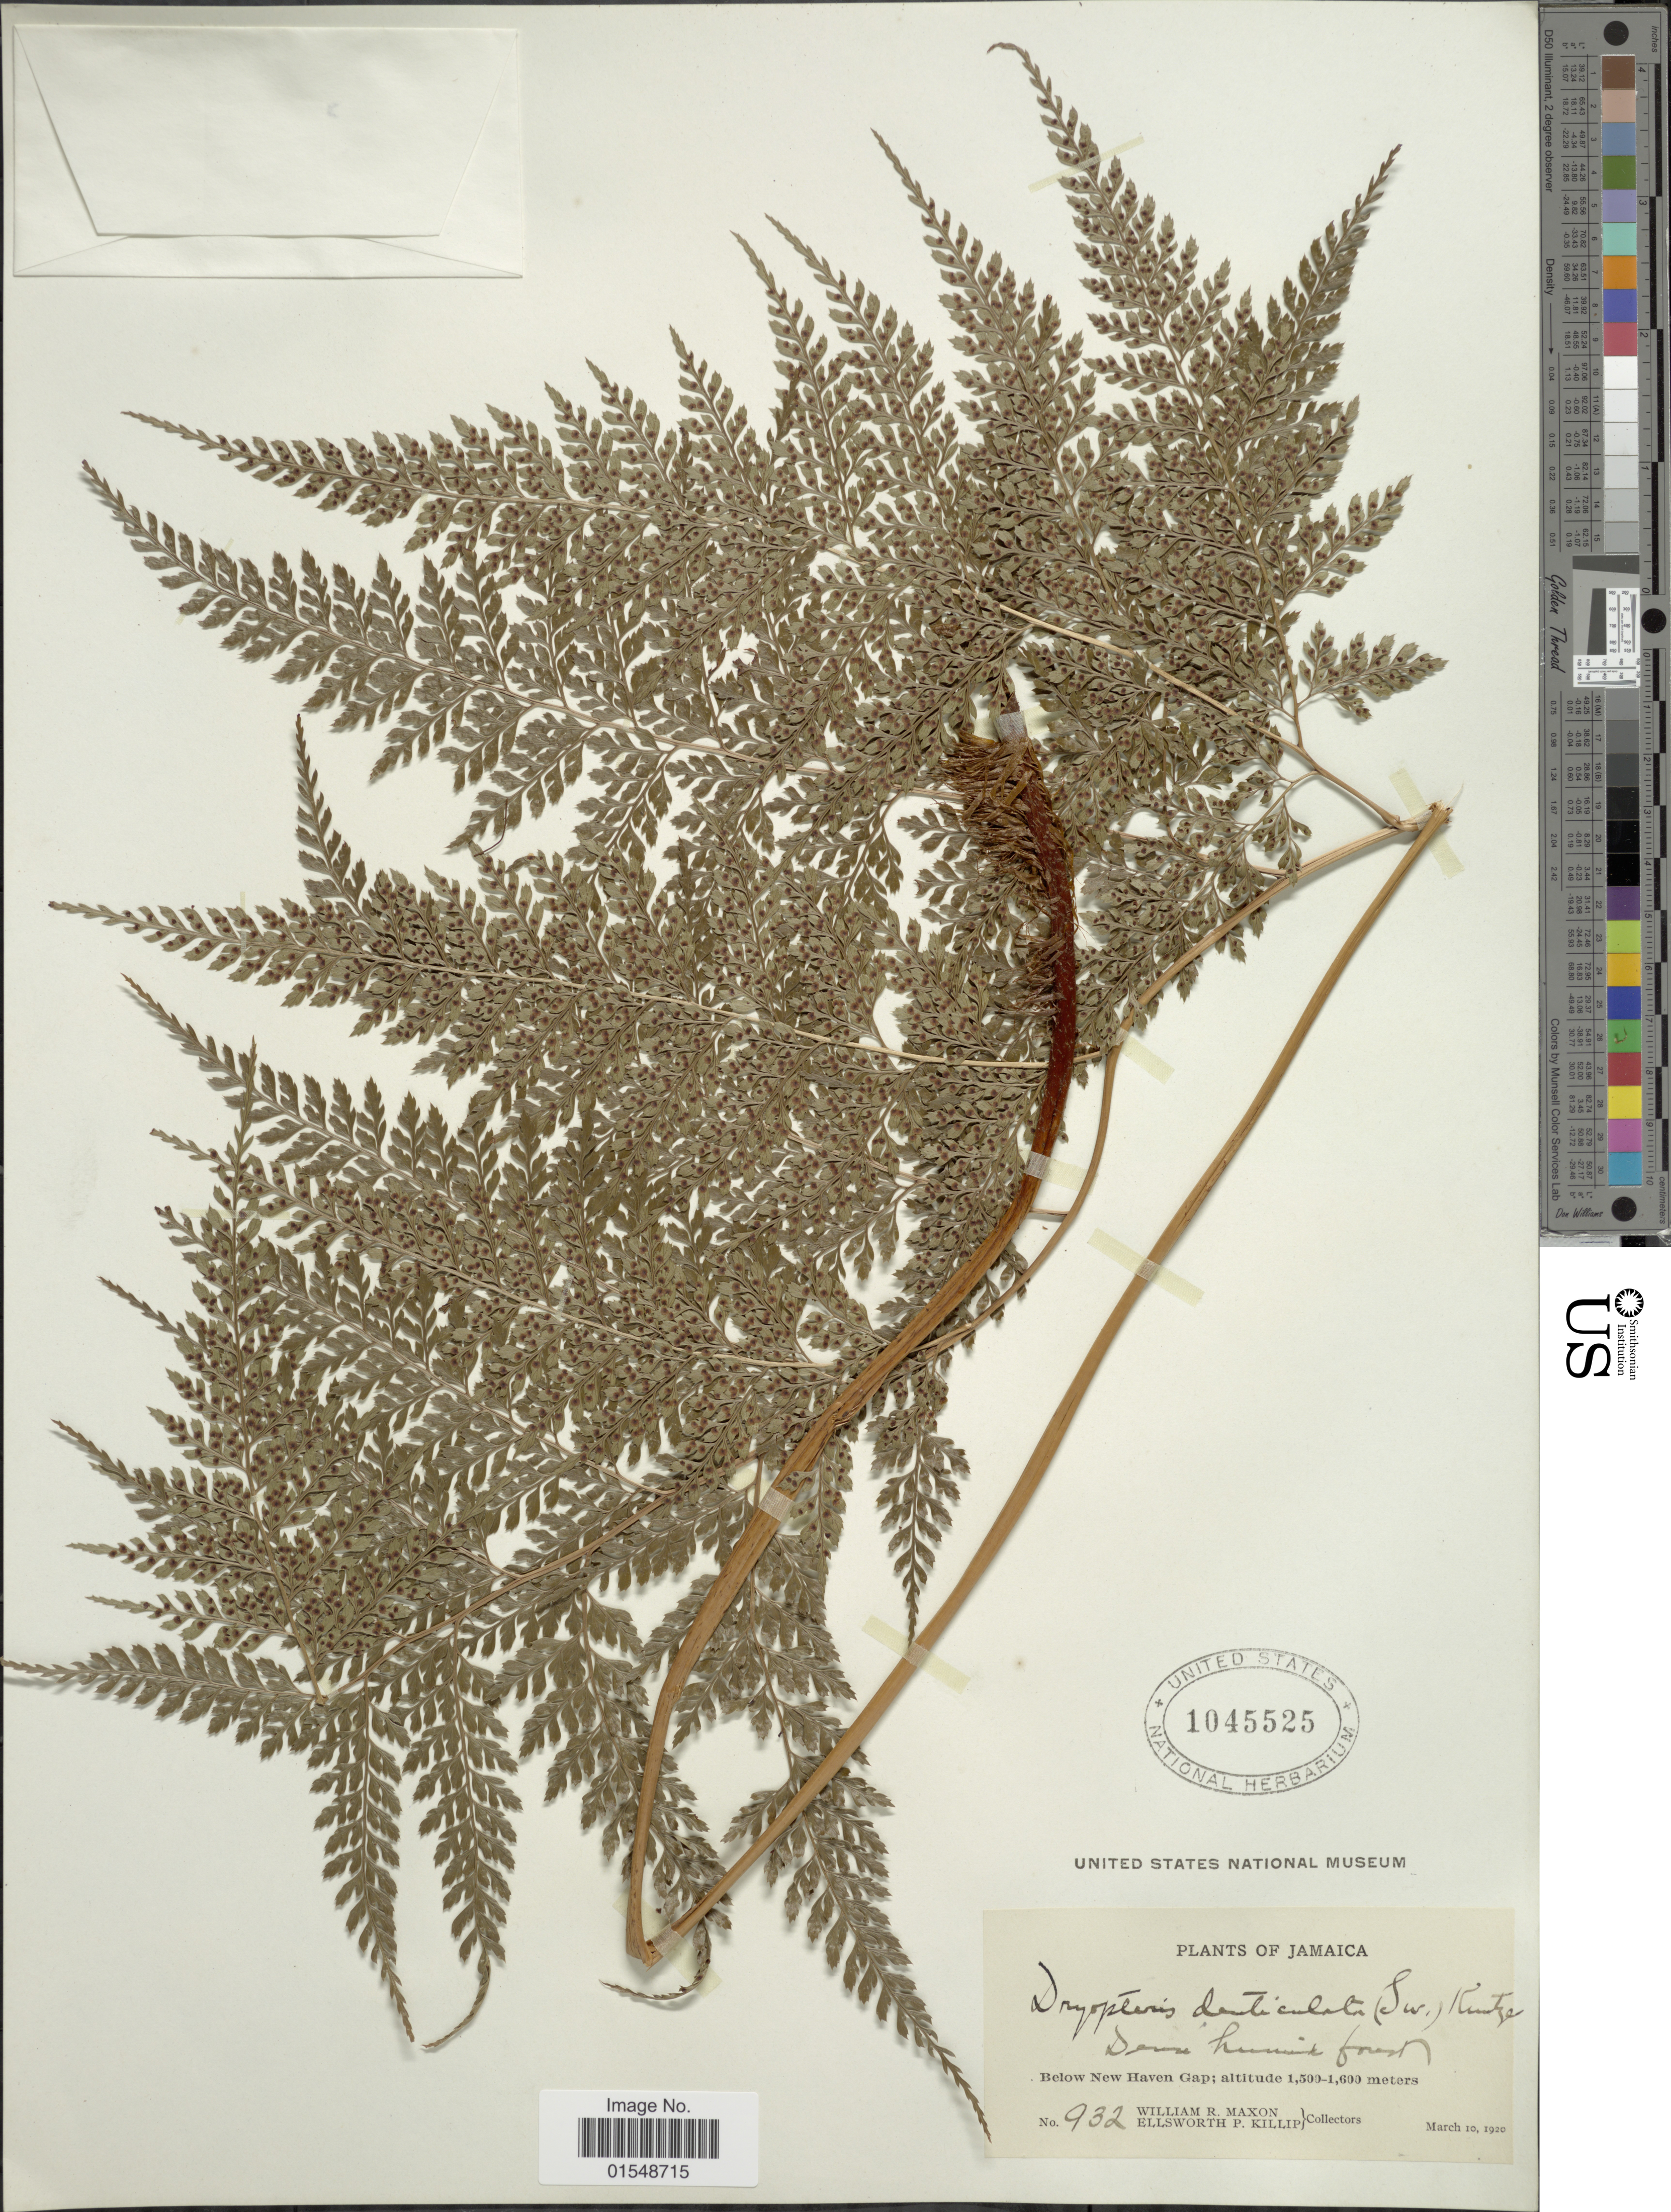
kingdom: Plantae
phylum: Tracheophyta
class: Polypodiopsida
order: Polypodiales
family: Dryopteridaceae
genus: Arachniodes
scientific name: Arachniodes denticulata var. denticulata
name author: (Sw.) Ching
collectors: W. R. Maxon & E. P. Killip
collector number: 932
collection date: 1920-03-10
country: Jamaica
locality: Below New Haven Gap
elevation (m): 1500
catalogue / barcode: US 1045525